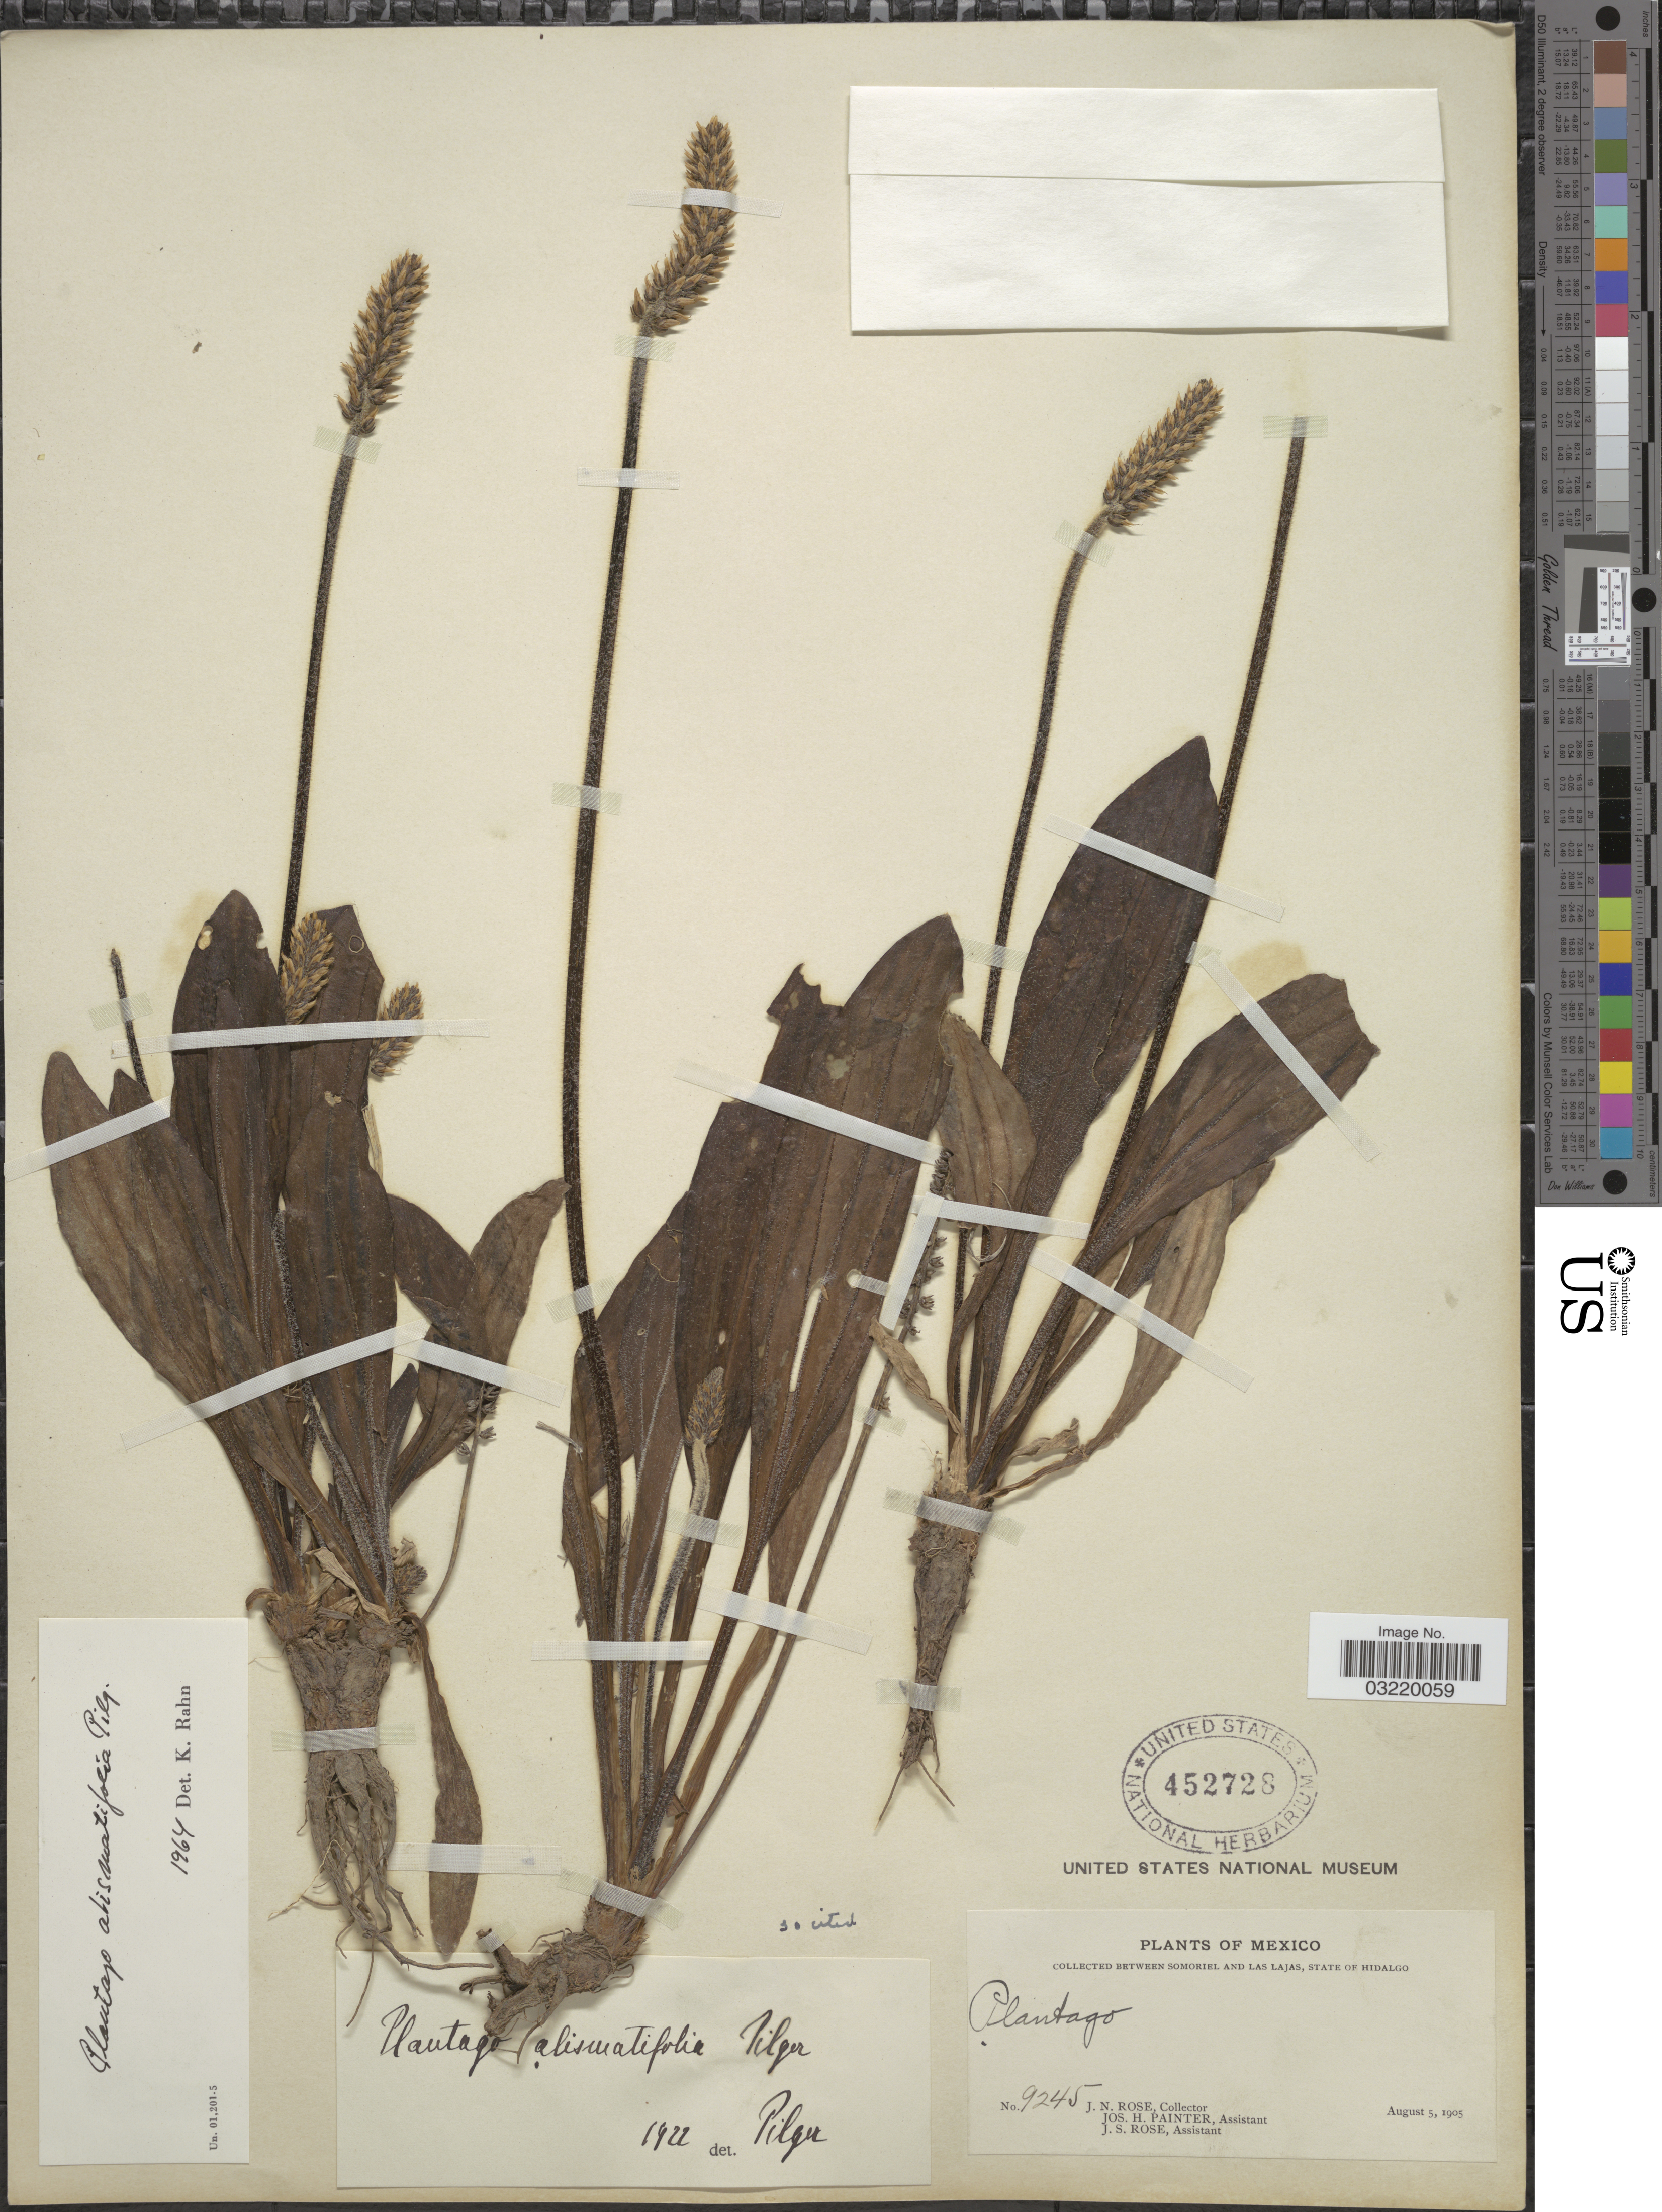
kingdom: Plantae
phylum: Tracheophyta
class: Magnoliopsida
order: Lamiales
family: Plantaginaceae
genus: Plantago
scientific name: Plantago alismatifolia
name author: Pilg.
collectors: J. N. Rose, J. H. Painter & J. S. Rose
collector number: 9245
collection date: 1905-08-05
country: Mexico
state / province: Hidalgo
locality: Between Somoriel and Las Lajas.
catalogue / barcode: US 452728